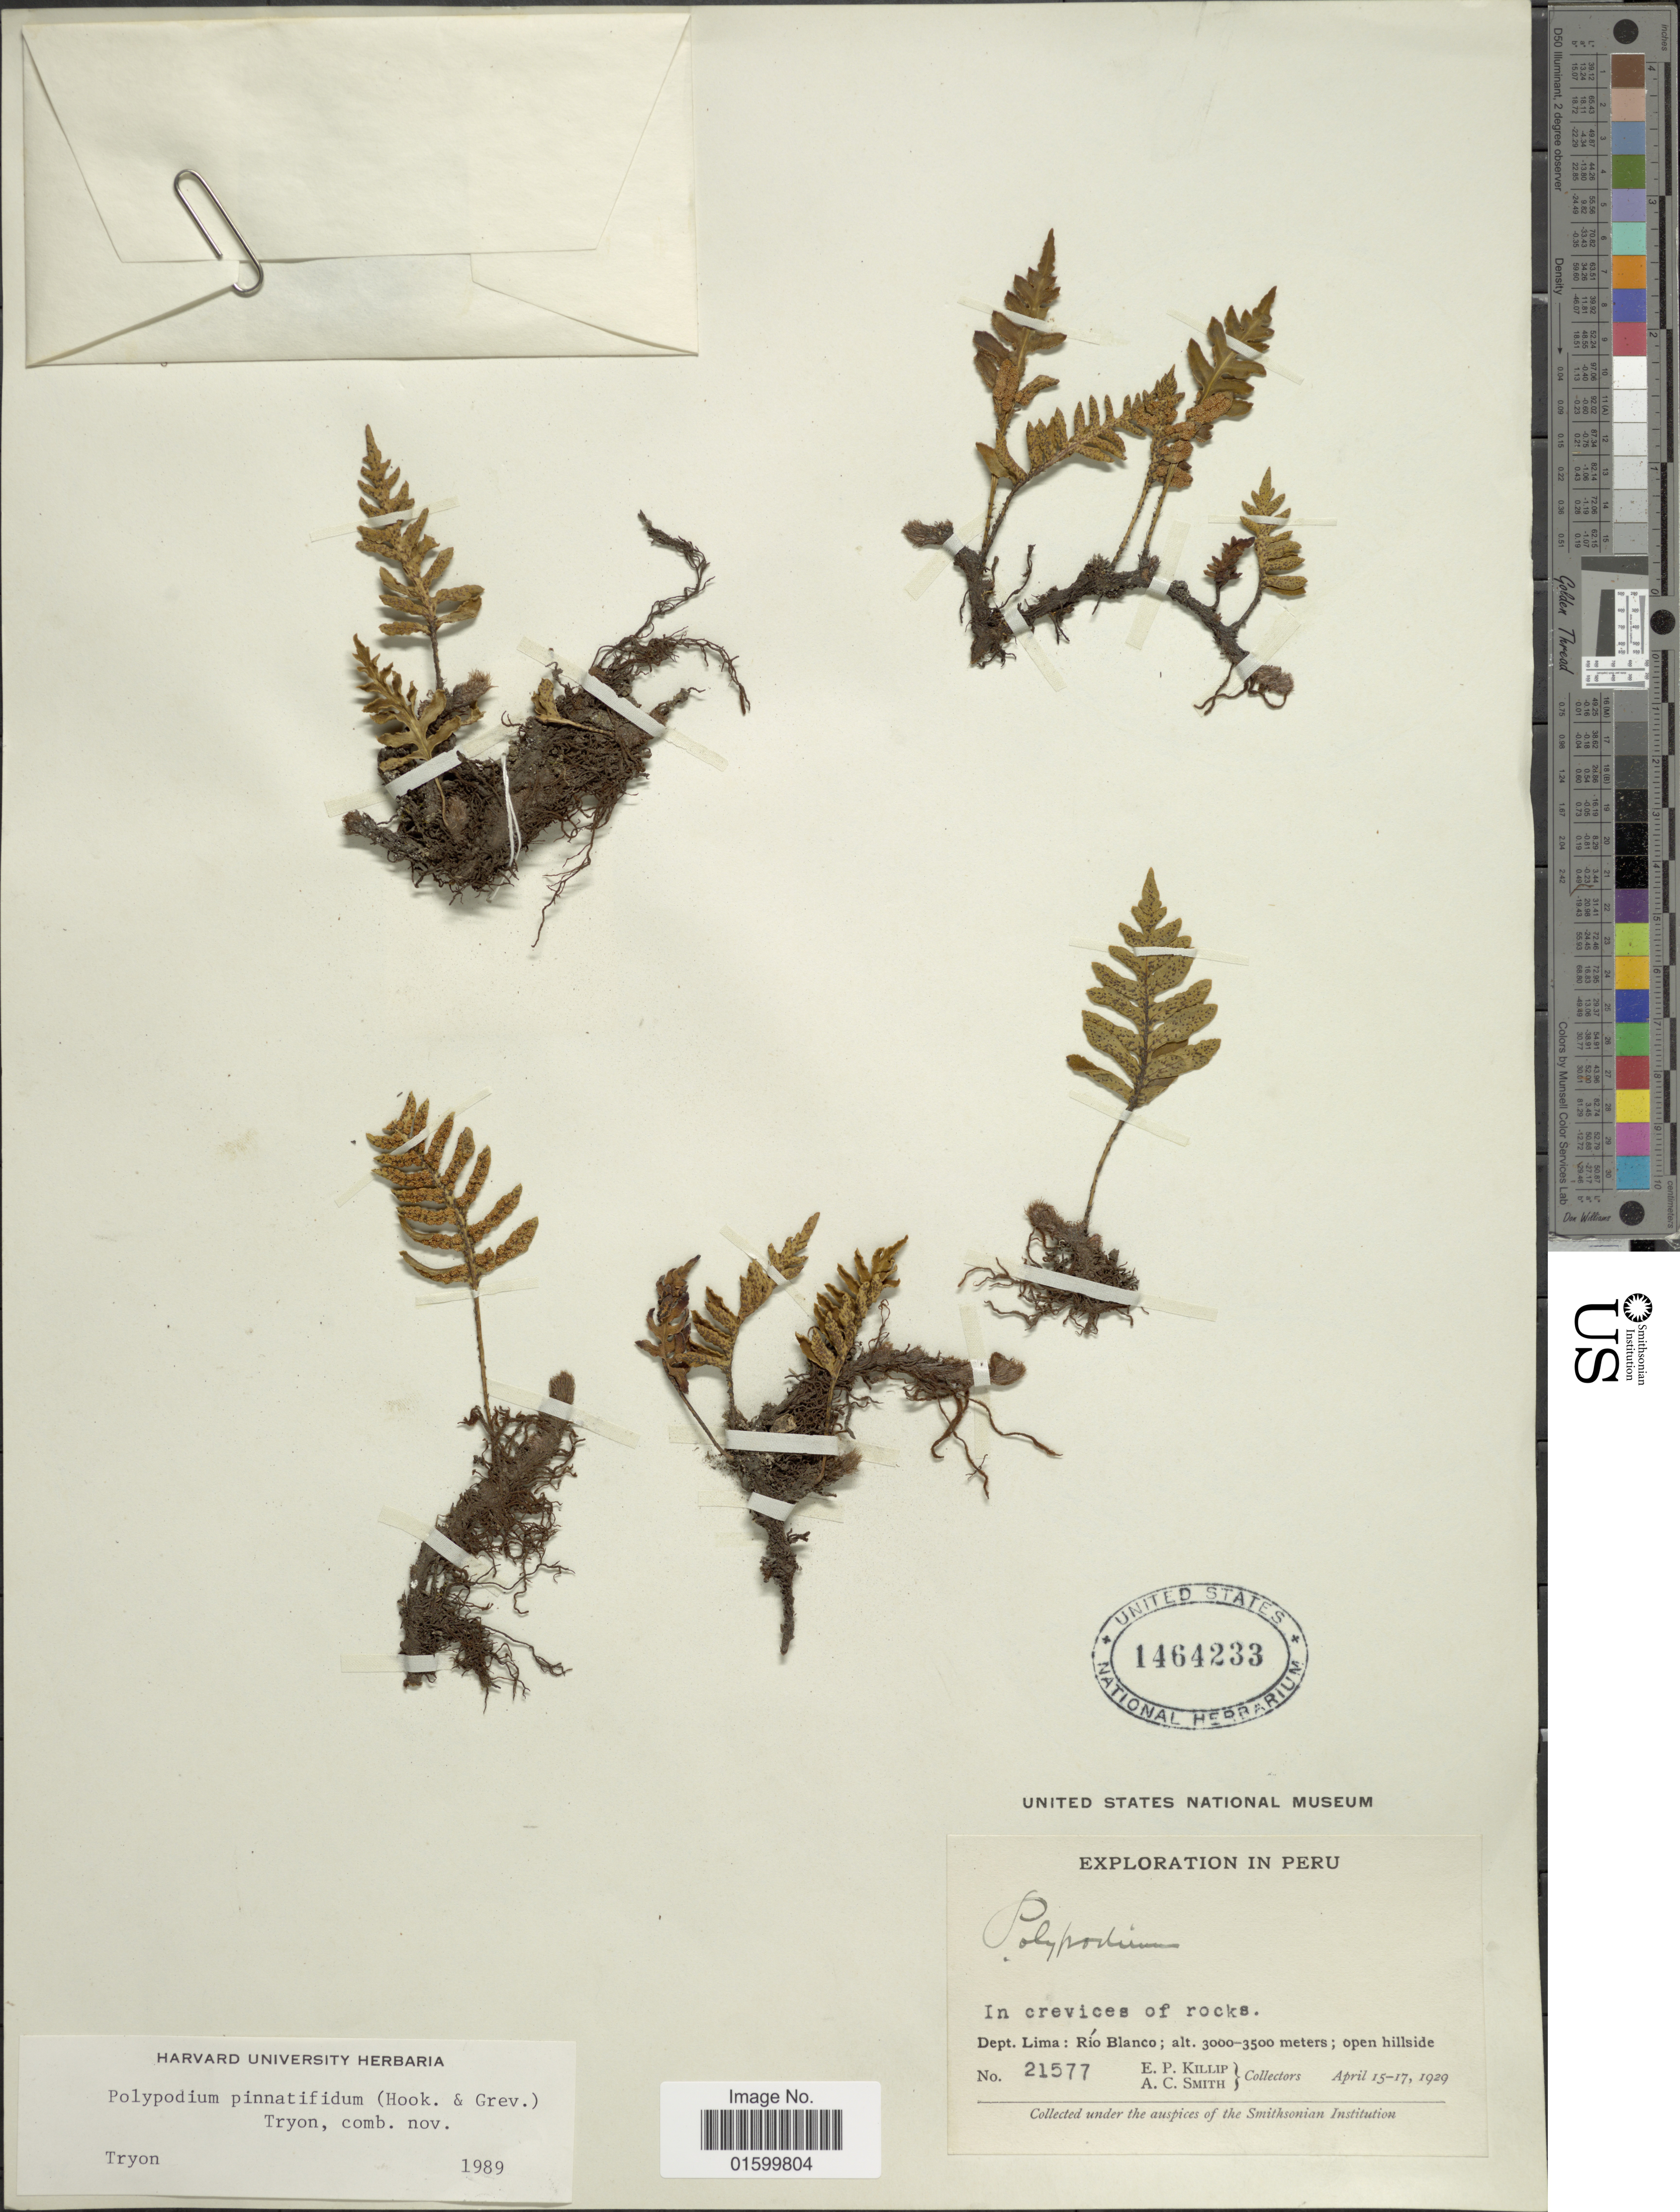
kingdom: Plantae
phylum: Tracheophyta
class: Polypodiopsida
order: Polypodiales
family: Polypodiaceae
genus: Pleopeltis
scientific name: Pleopeltis pinnatifida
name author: Gill.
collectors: E. P. Killip & A. C. Smith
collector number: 21577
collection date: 1929-04-15/1929-04-17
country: Peru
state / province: Lima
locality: Dept. Lima: Rio Blanco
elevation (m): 3000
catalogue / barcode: US 1464233